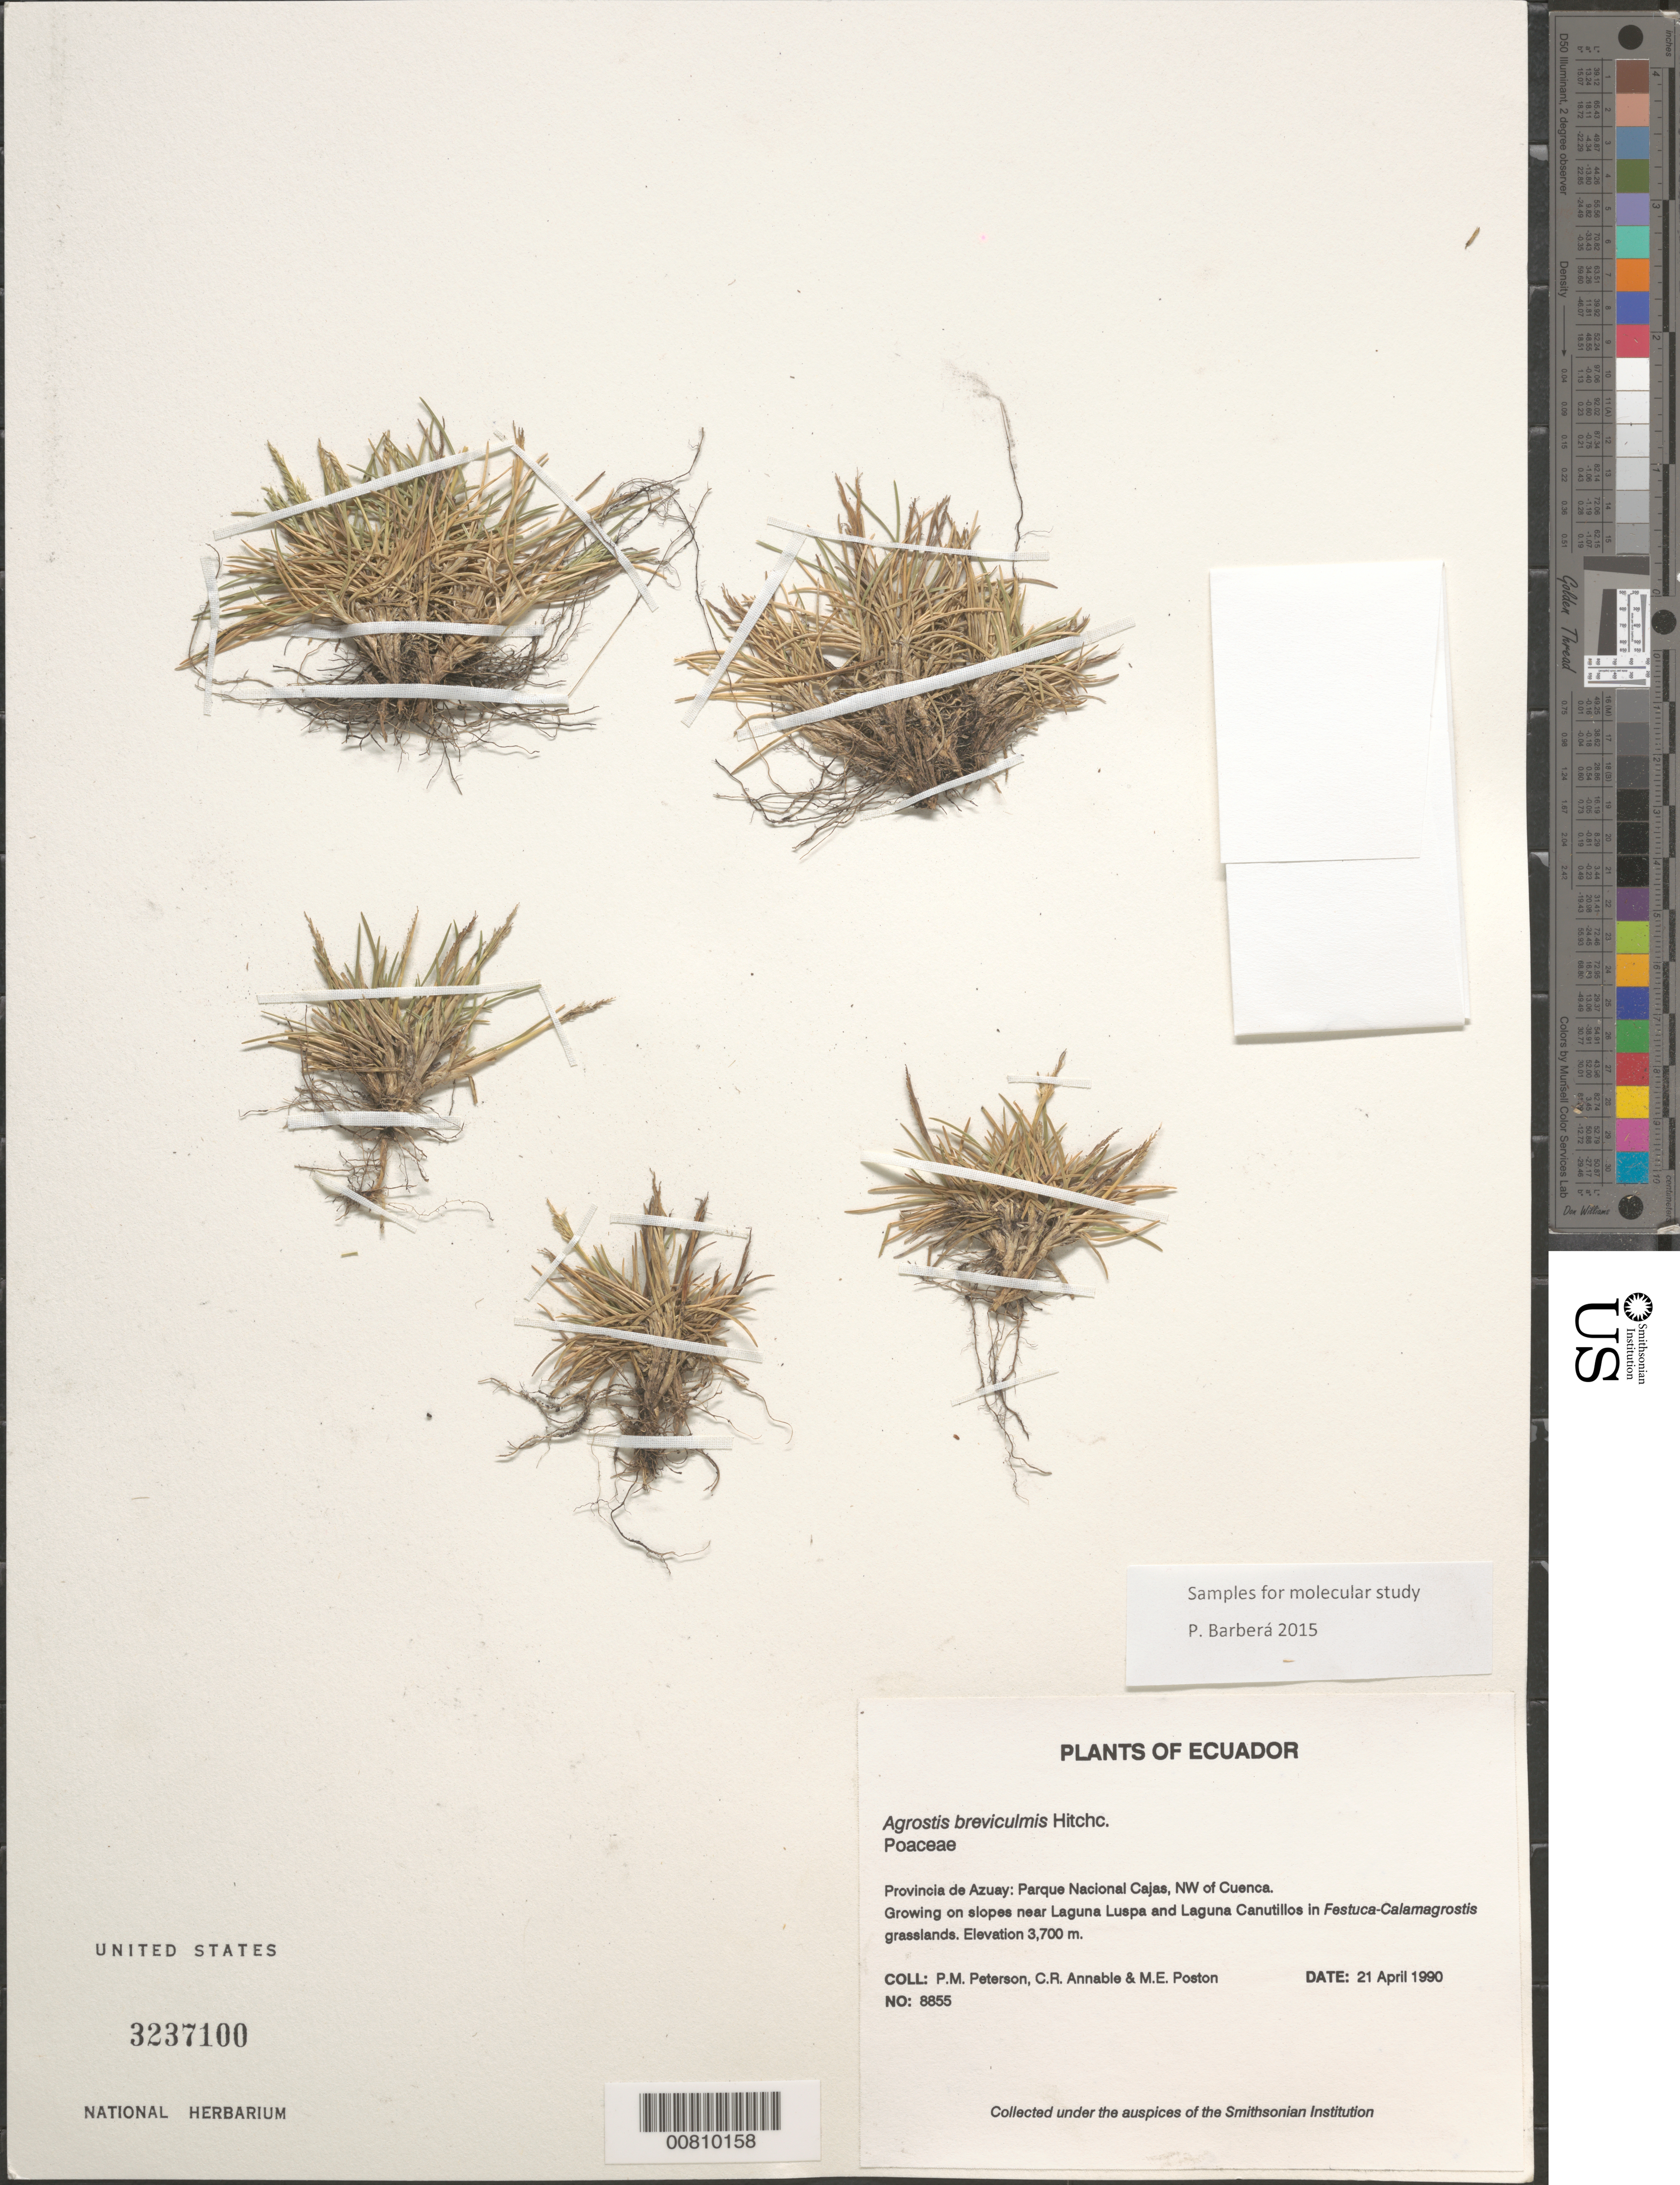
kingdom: Plantae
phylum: Tracheophyta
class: Liliopsida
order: Poales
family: Poaceae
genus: Agrostis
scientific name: Agrostis breviculmis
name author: Hitchc.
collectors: P. M. Peterson, C. R. Annable & M. Poston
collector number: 08855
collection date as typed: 21 Apr 1990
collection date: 1990-04-21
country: Ecuador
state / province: Azuay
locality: Parque Nacional Cajas, NW of Cuenca.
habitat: Growing on slopes near Laguna Luspa and Laguna Canutillos in Festuca-Calamagrostis grasslands.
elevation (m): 3700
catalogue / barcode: US 3237100